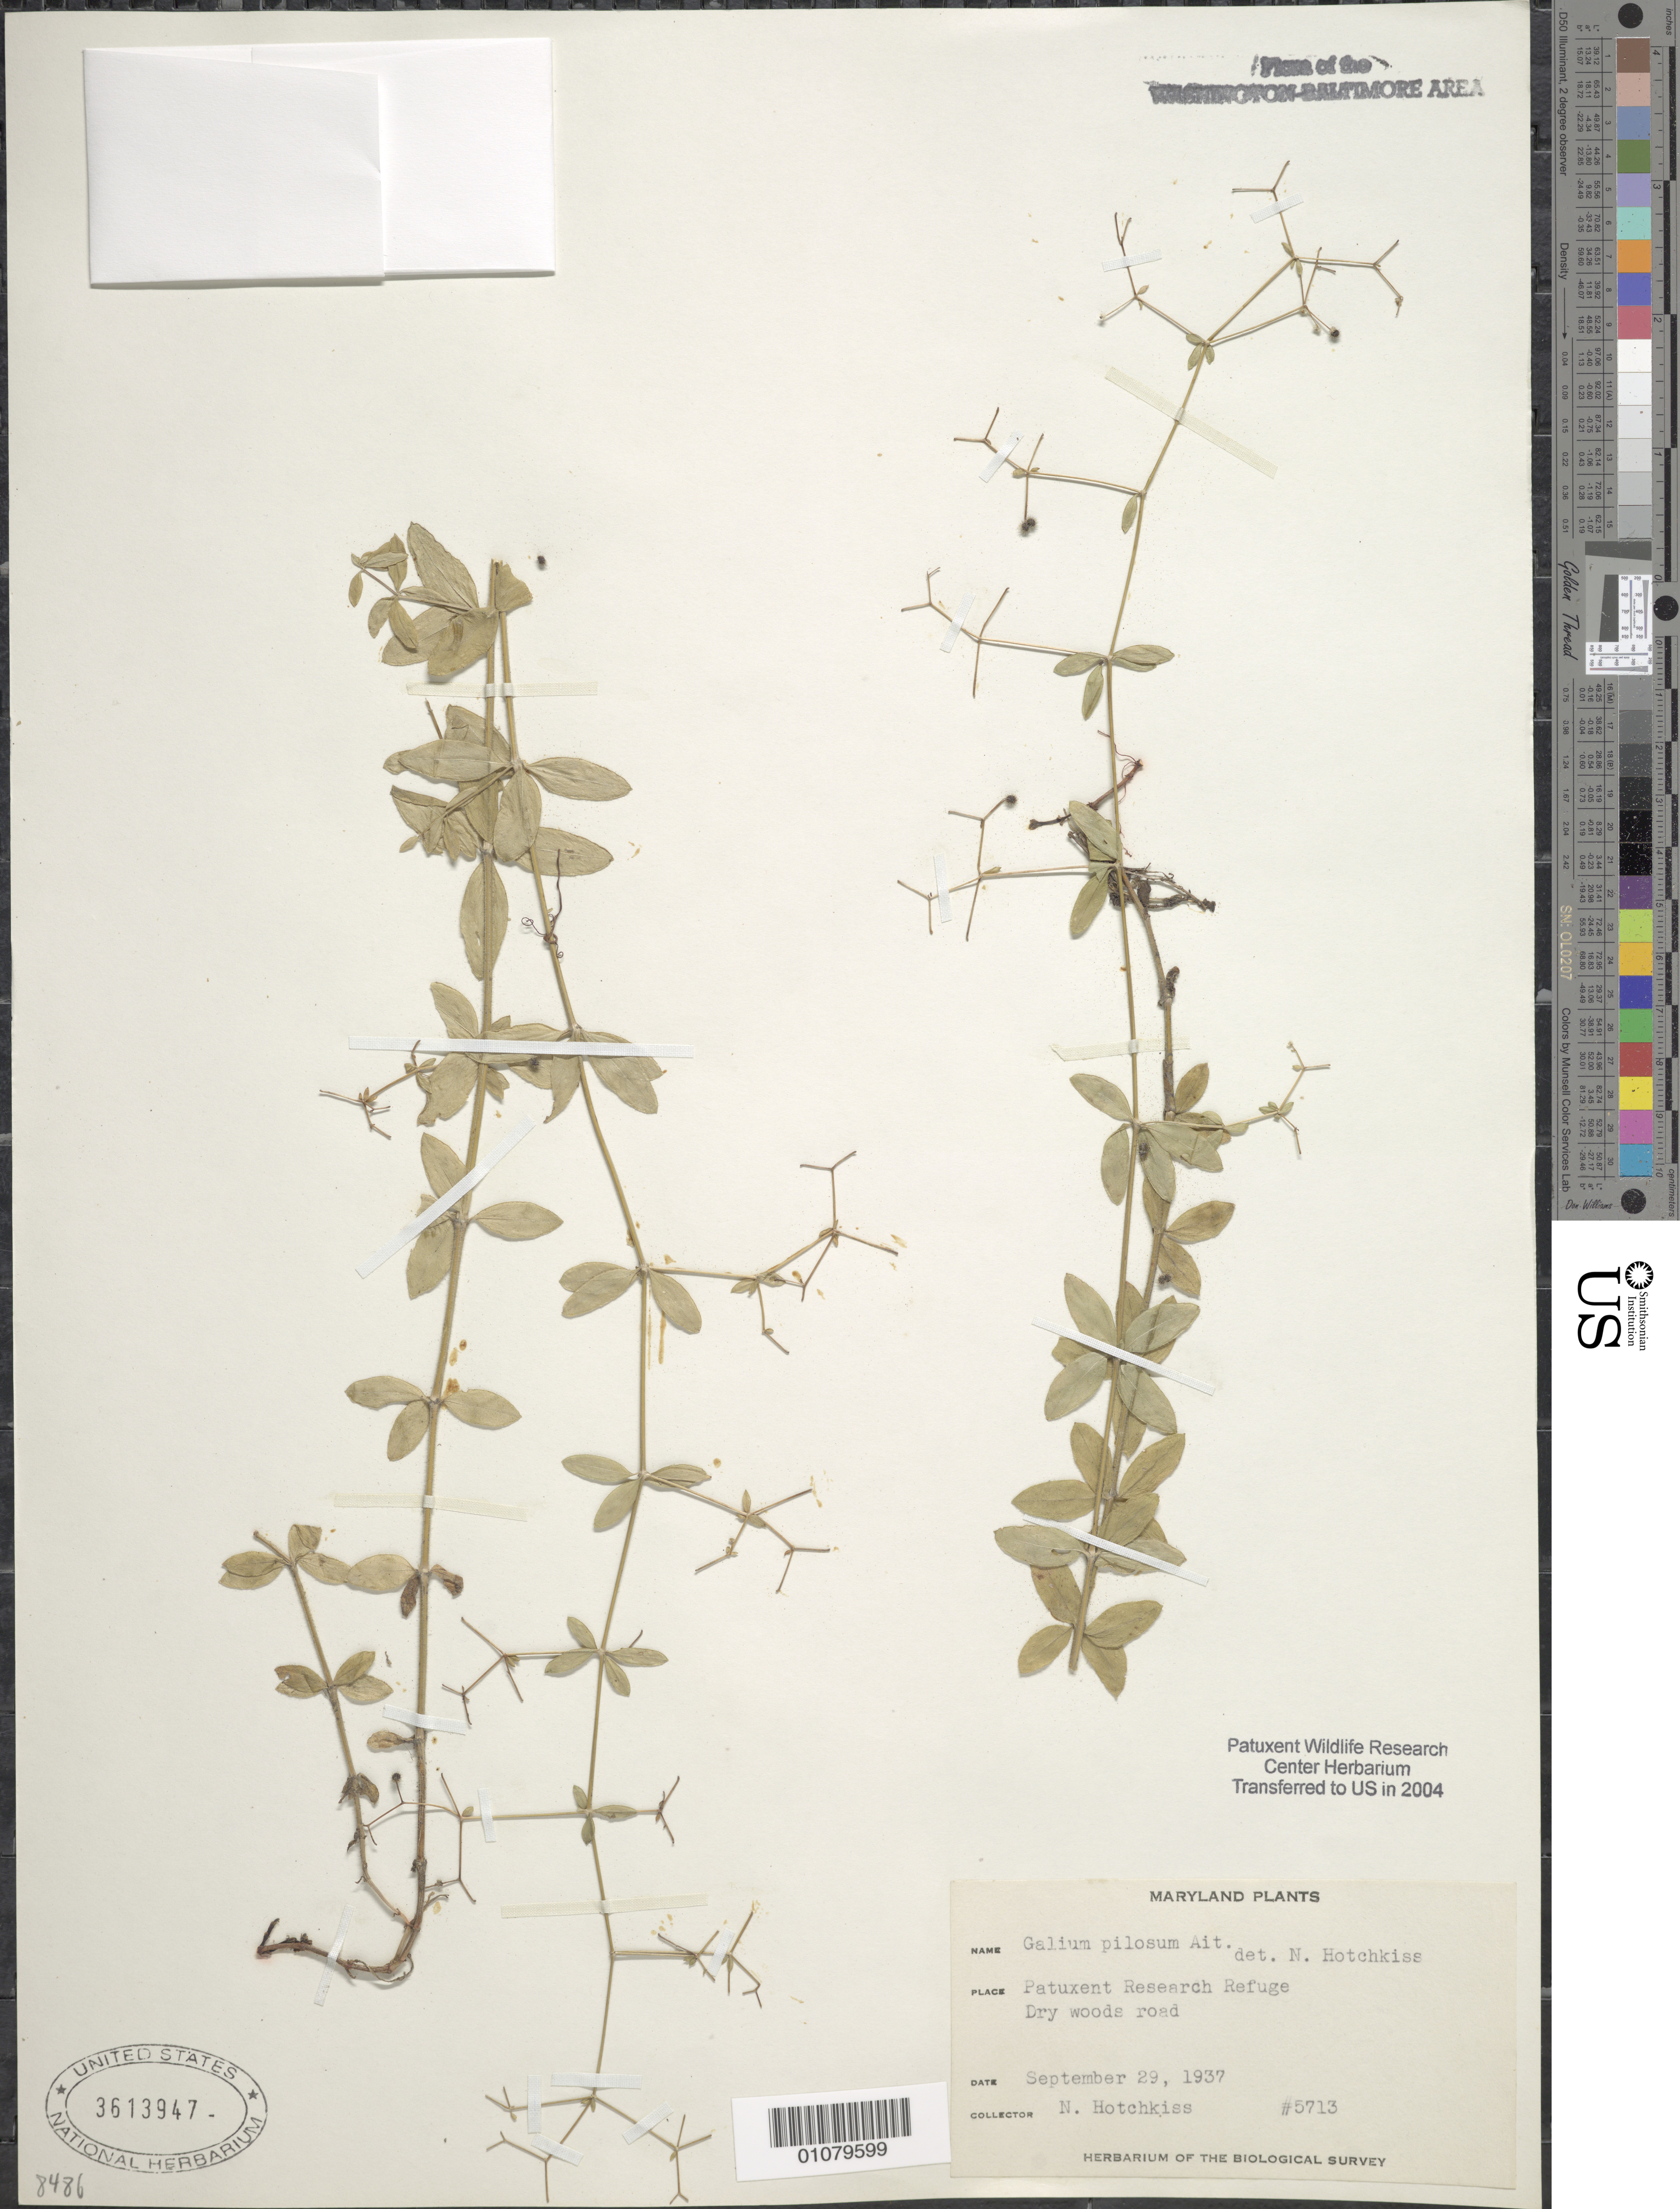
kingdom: Plantae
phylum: Tracheophyta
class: Magnoliopsida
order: Gentianales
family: Rubiaceae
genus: Galium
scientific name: Galium pilosum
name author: Aiton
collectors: N. Hotchkiss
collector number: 5713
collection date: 1937-09-29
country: United States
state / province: Maryland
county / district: Prince George's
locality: Patuxent Wildlife Refuge.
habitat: Dry woods road.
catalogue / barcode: US 3613947